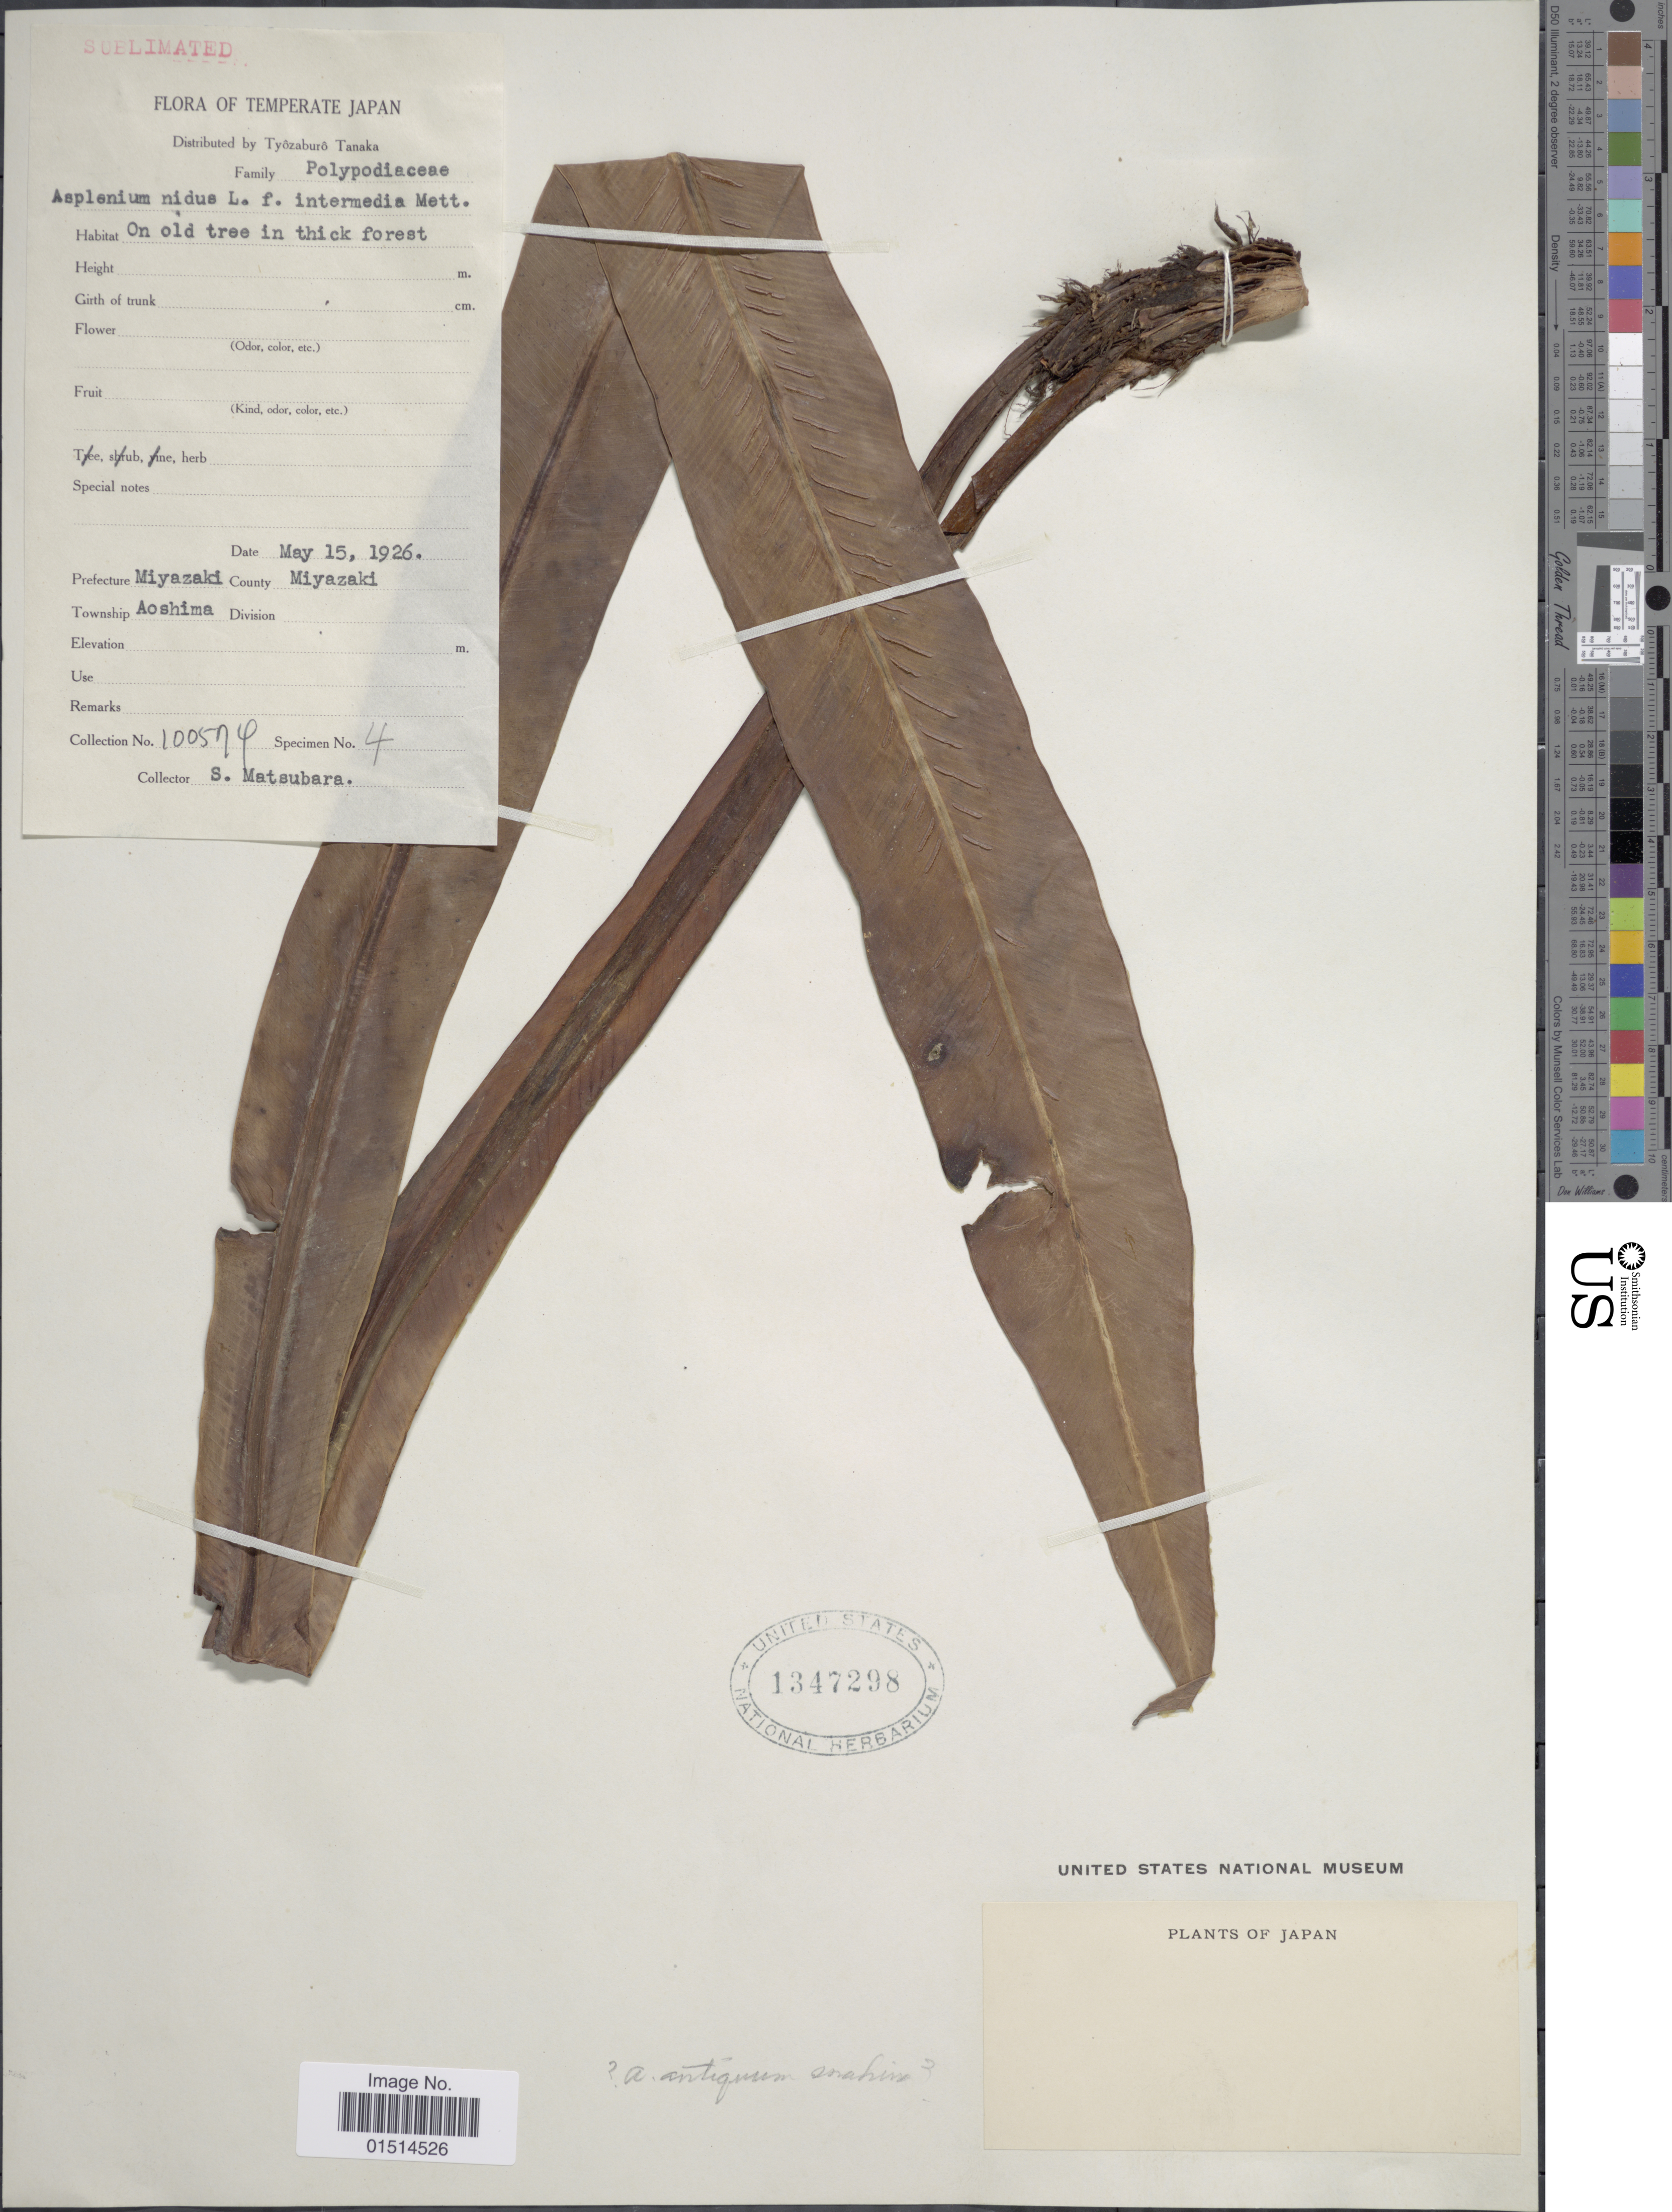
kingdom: Plantae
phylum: Tracheophyta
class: Polypodiopsida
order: Polypodiales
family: Aspleniaceae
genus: Asplenium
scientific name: Asplenium antiquum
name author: Makino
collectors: S. Matsubara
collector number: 100574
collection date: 1926-05-15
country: Japan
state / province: Miyazaki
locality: Miyazaki, Aoshima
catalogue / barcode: US 1347298